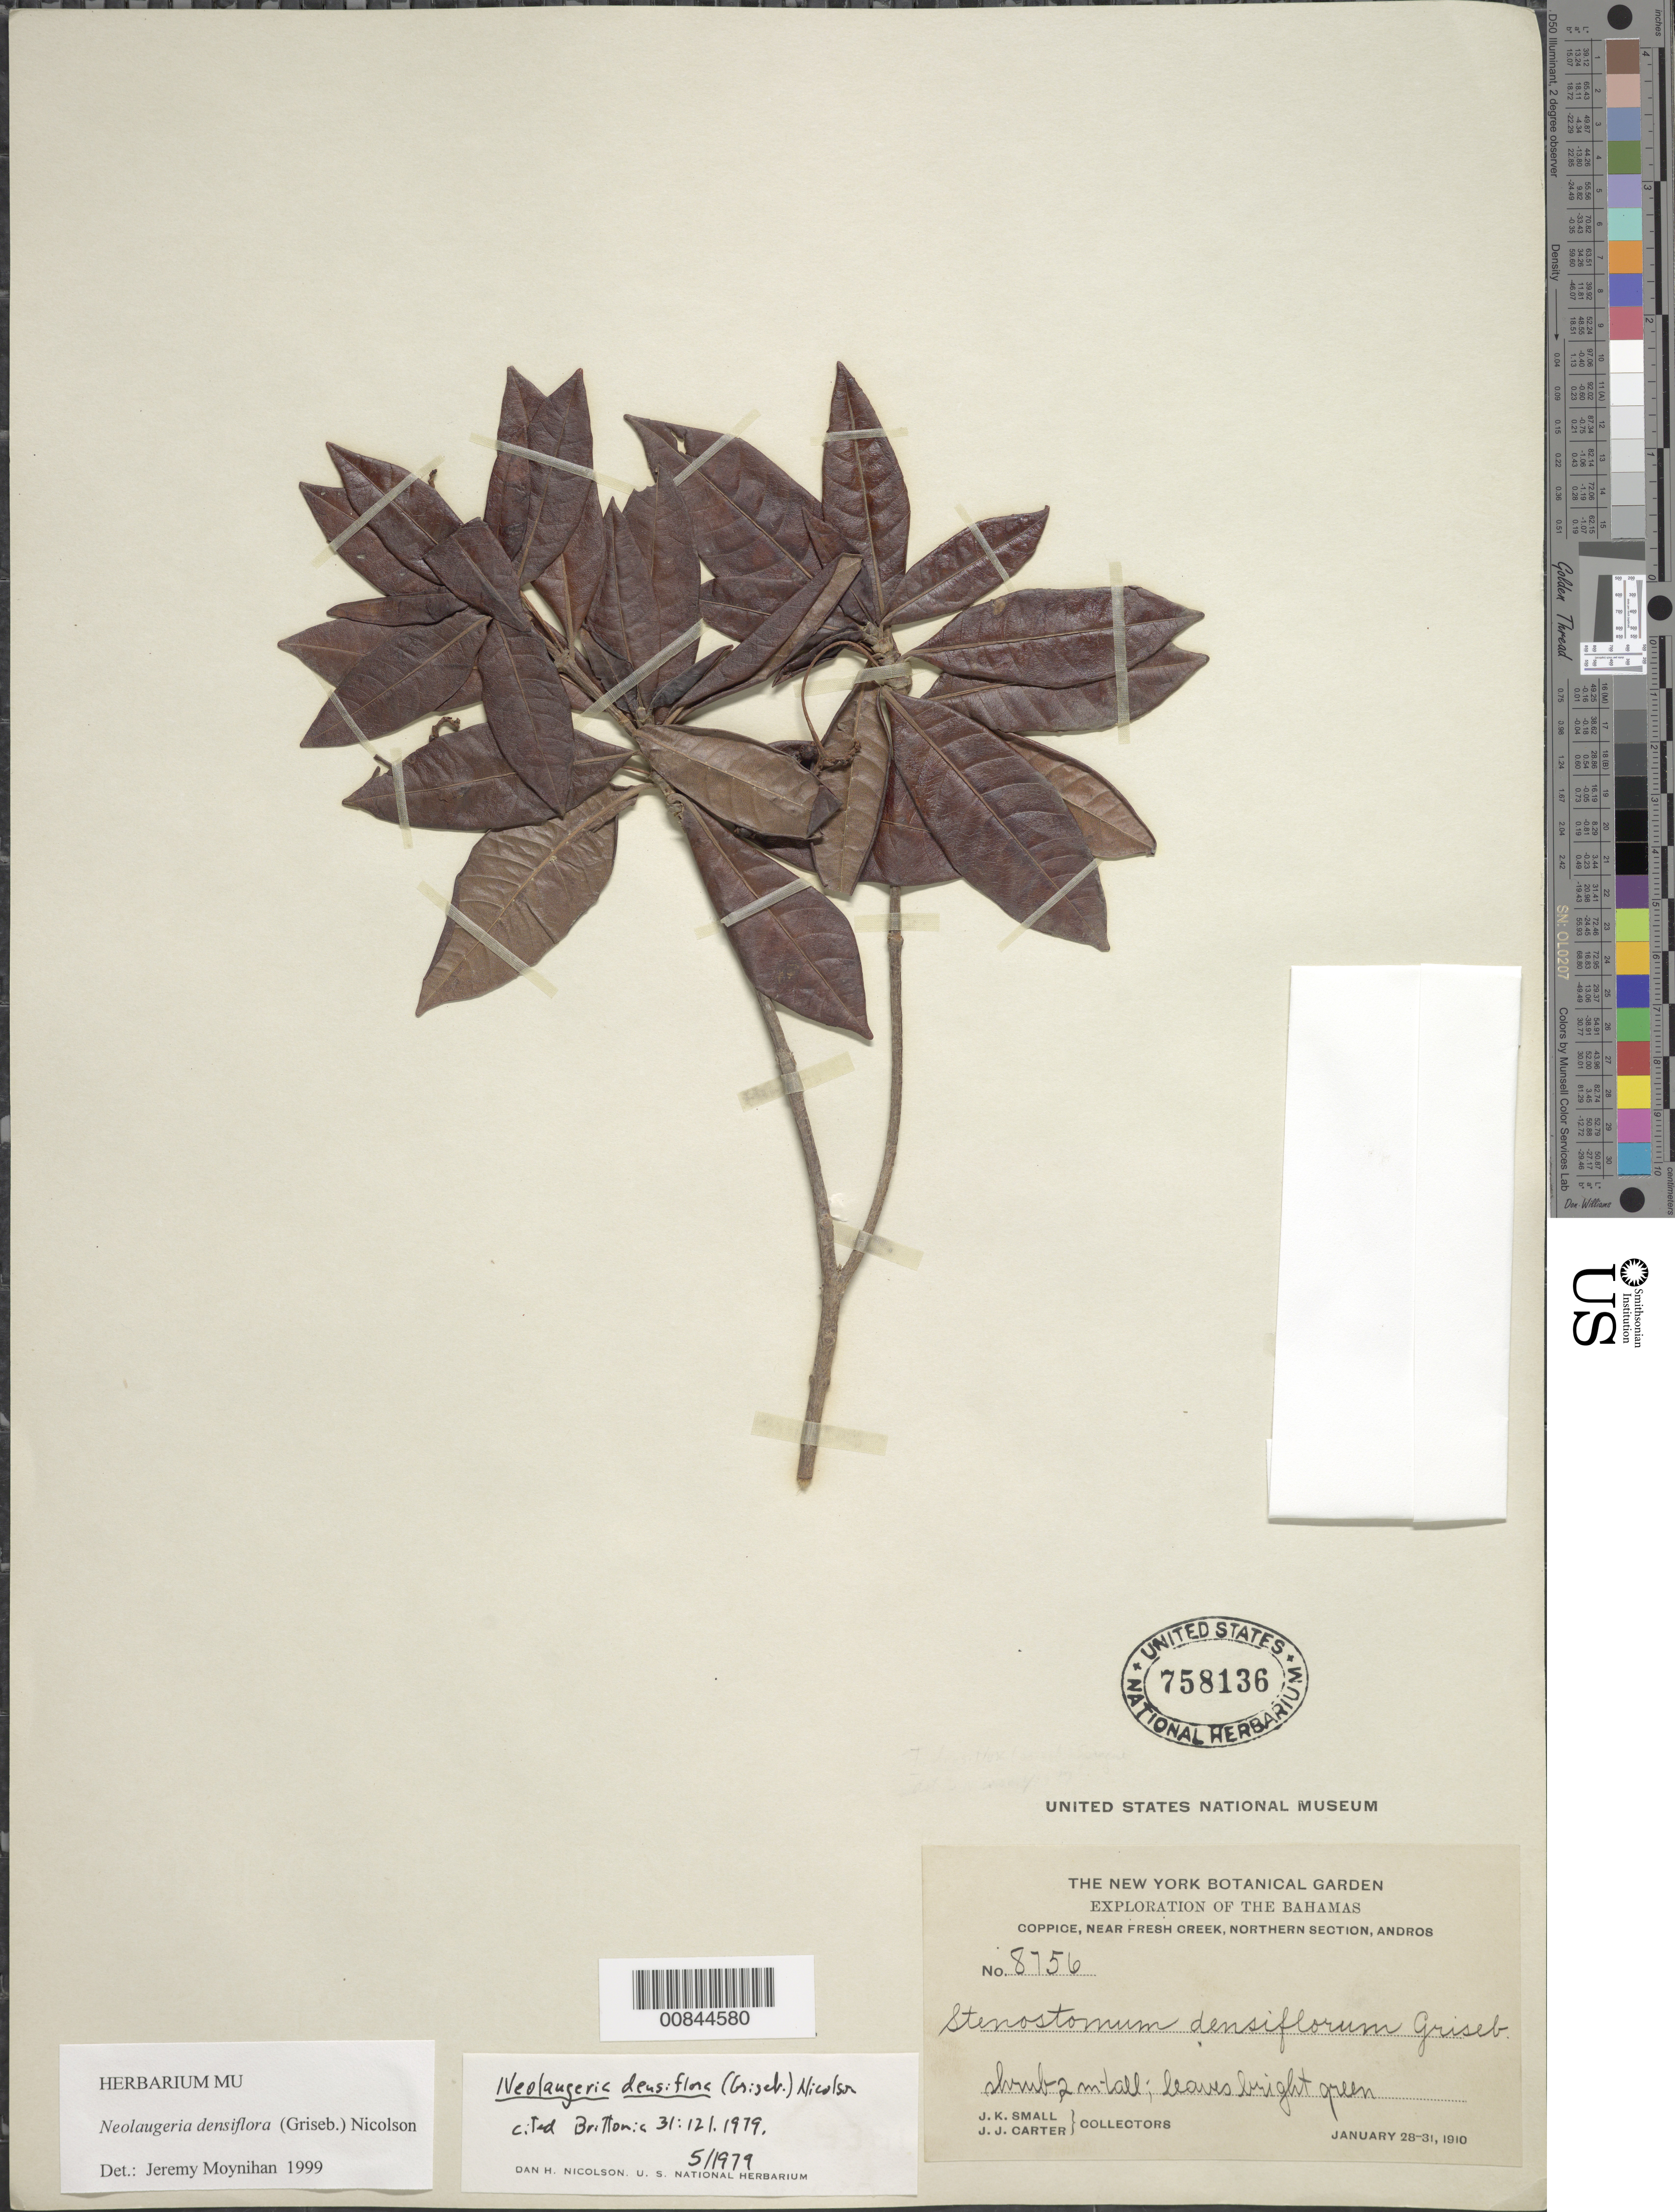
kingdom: Plantae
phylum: Tracheophyta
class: Magnoliopsida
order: Gentianales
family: Rubiaceae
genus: Stenostomum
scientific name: Stenostomum densiflorum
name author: C. Wright ex Griseb.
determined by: Nicolson, Dan H.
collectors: J. K. Small & J. J. Carter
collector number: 8756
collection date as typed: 28 Jan 1910 to 31 Jan 1910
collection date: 1910-01-28/1910-01-31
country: Bahamas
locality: Near Fresh Creek, Northern Section, Andros Is.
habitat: Coppice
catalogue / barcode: US 758136